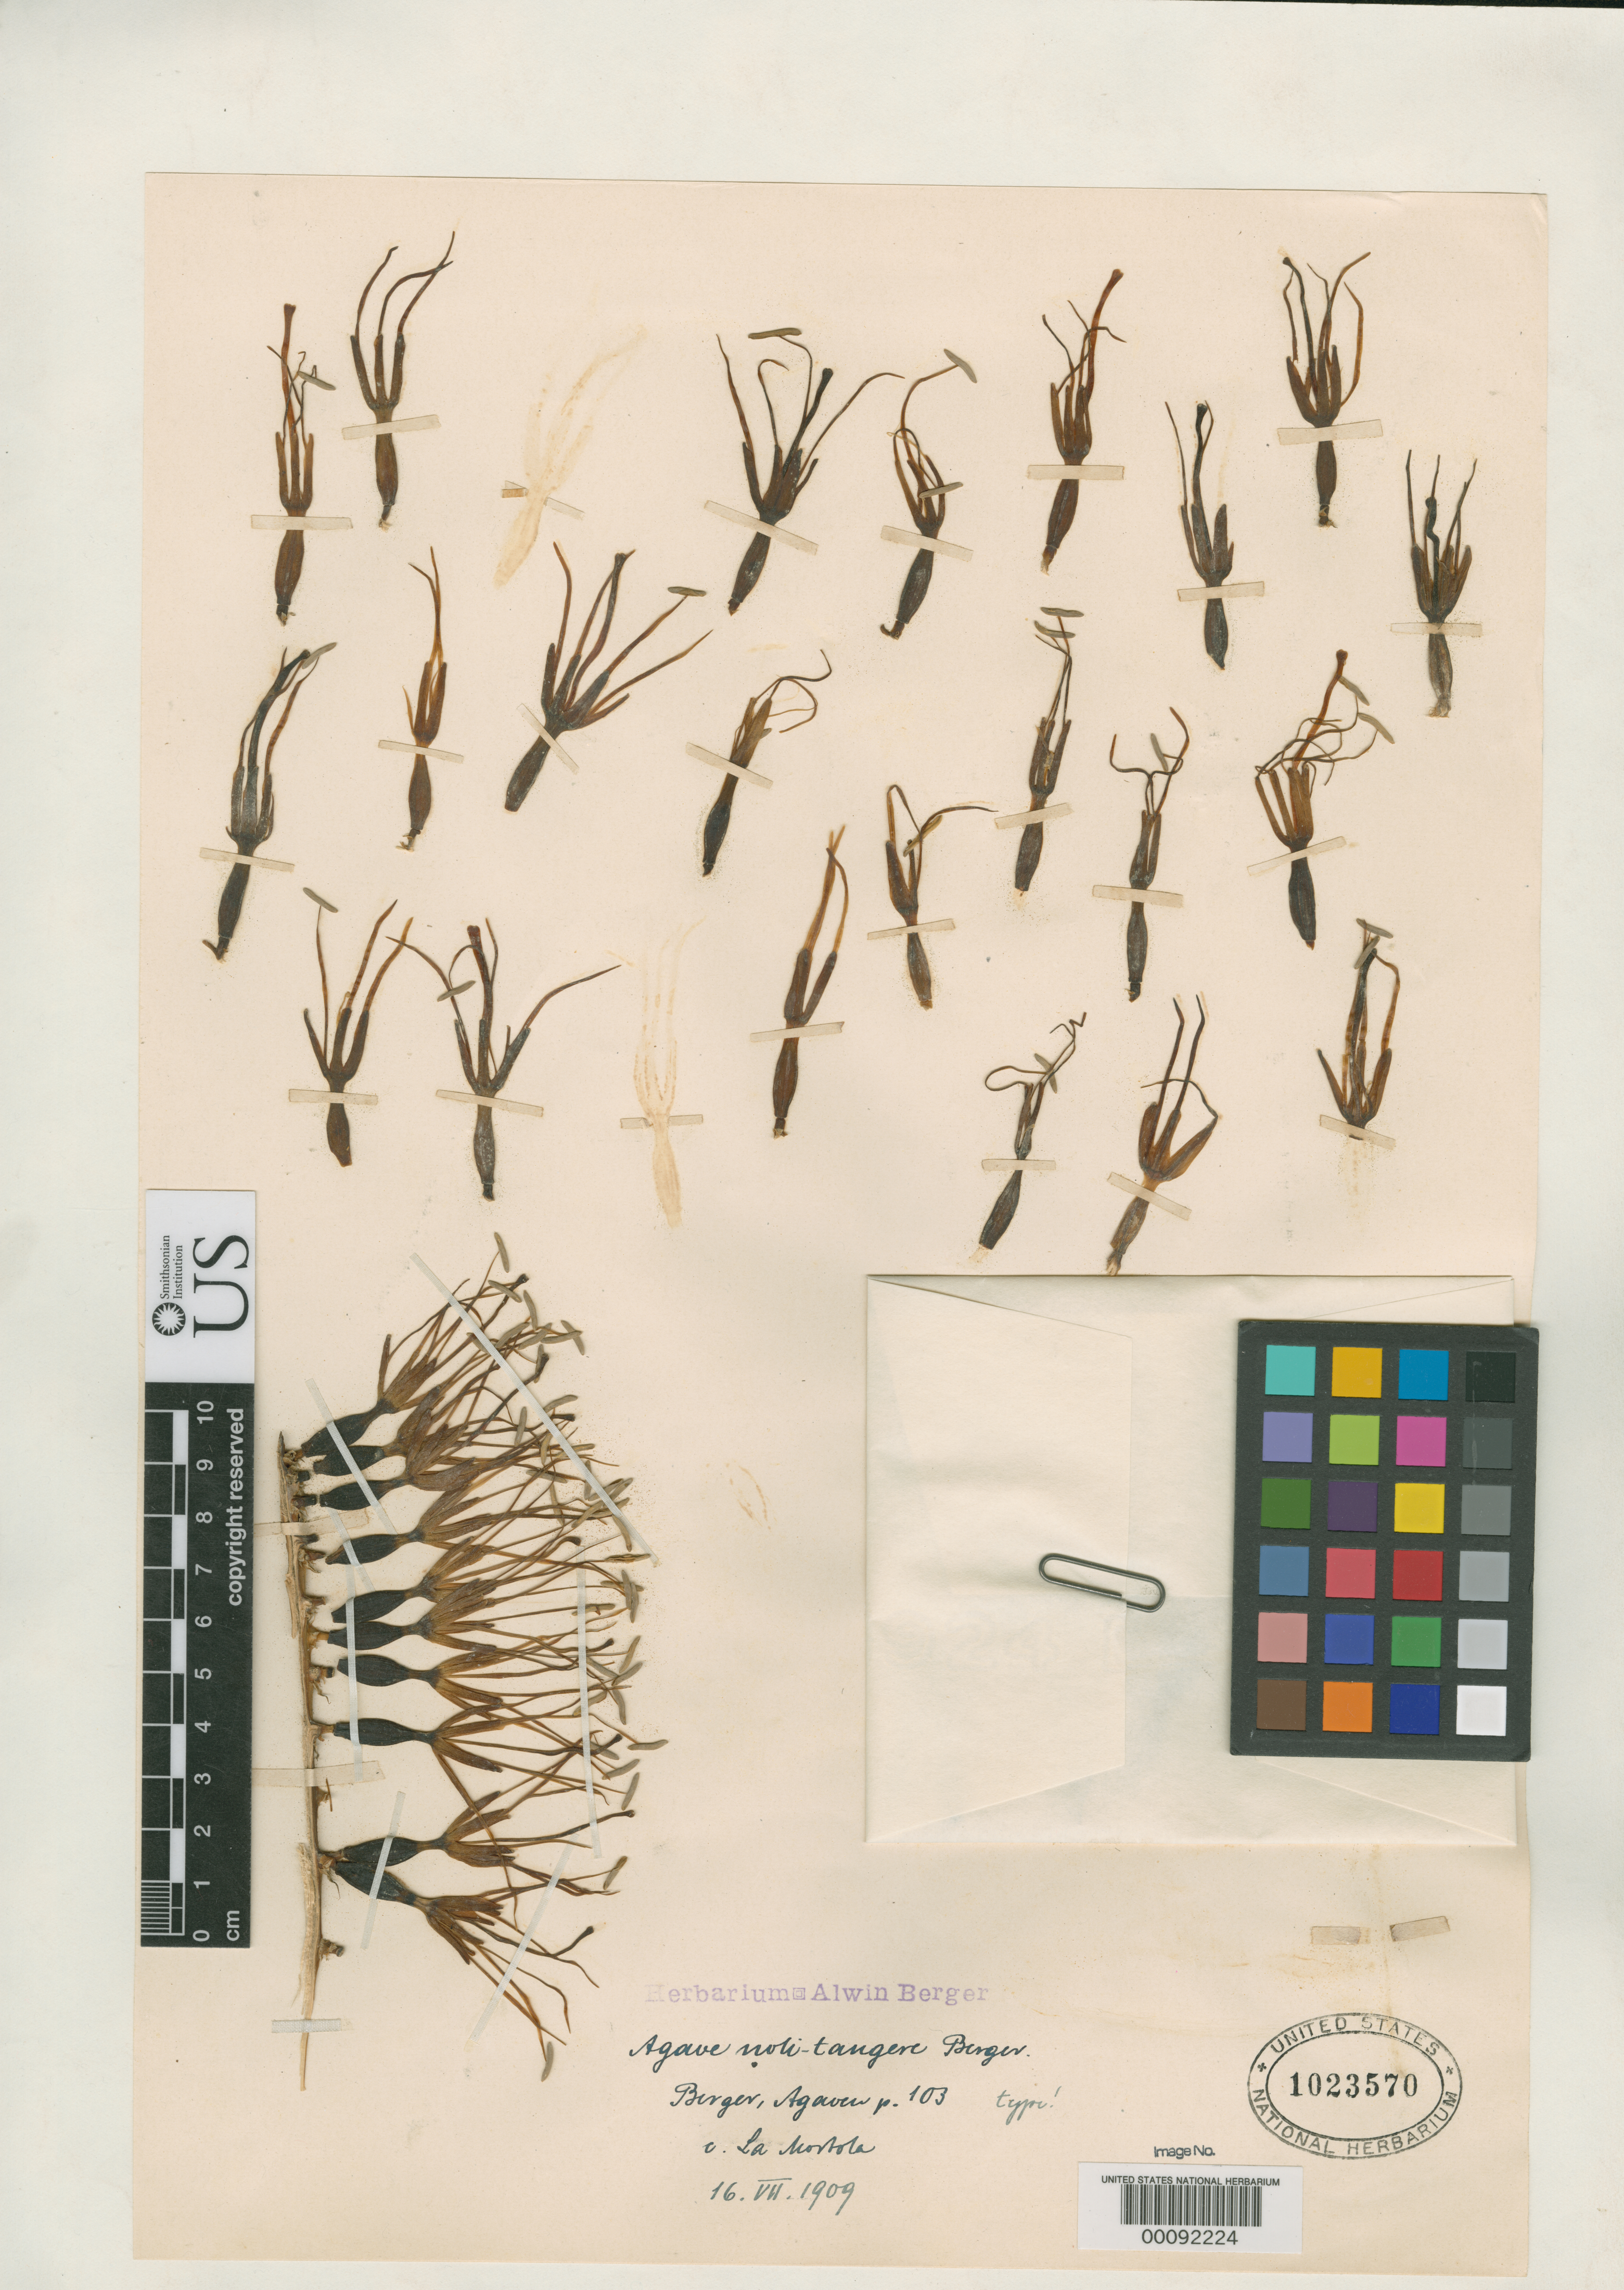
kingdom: Plantae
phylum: Tracheophyta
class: Liliopsida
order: Asparagales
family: Asparagaceae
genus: Agave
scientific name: Agave noli-tangere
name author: A. Berger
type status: Type Collection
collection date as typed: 06 Jul 1909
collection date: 1909-07-06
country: Mexico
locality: Cultivated at La Mortola, Italy.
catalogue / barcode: US 1023570